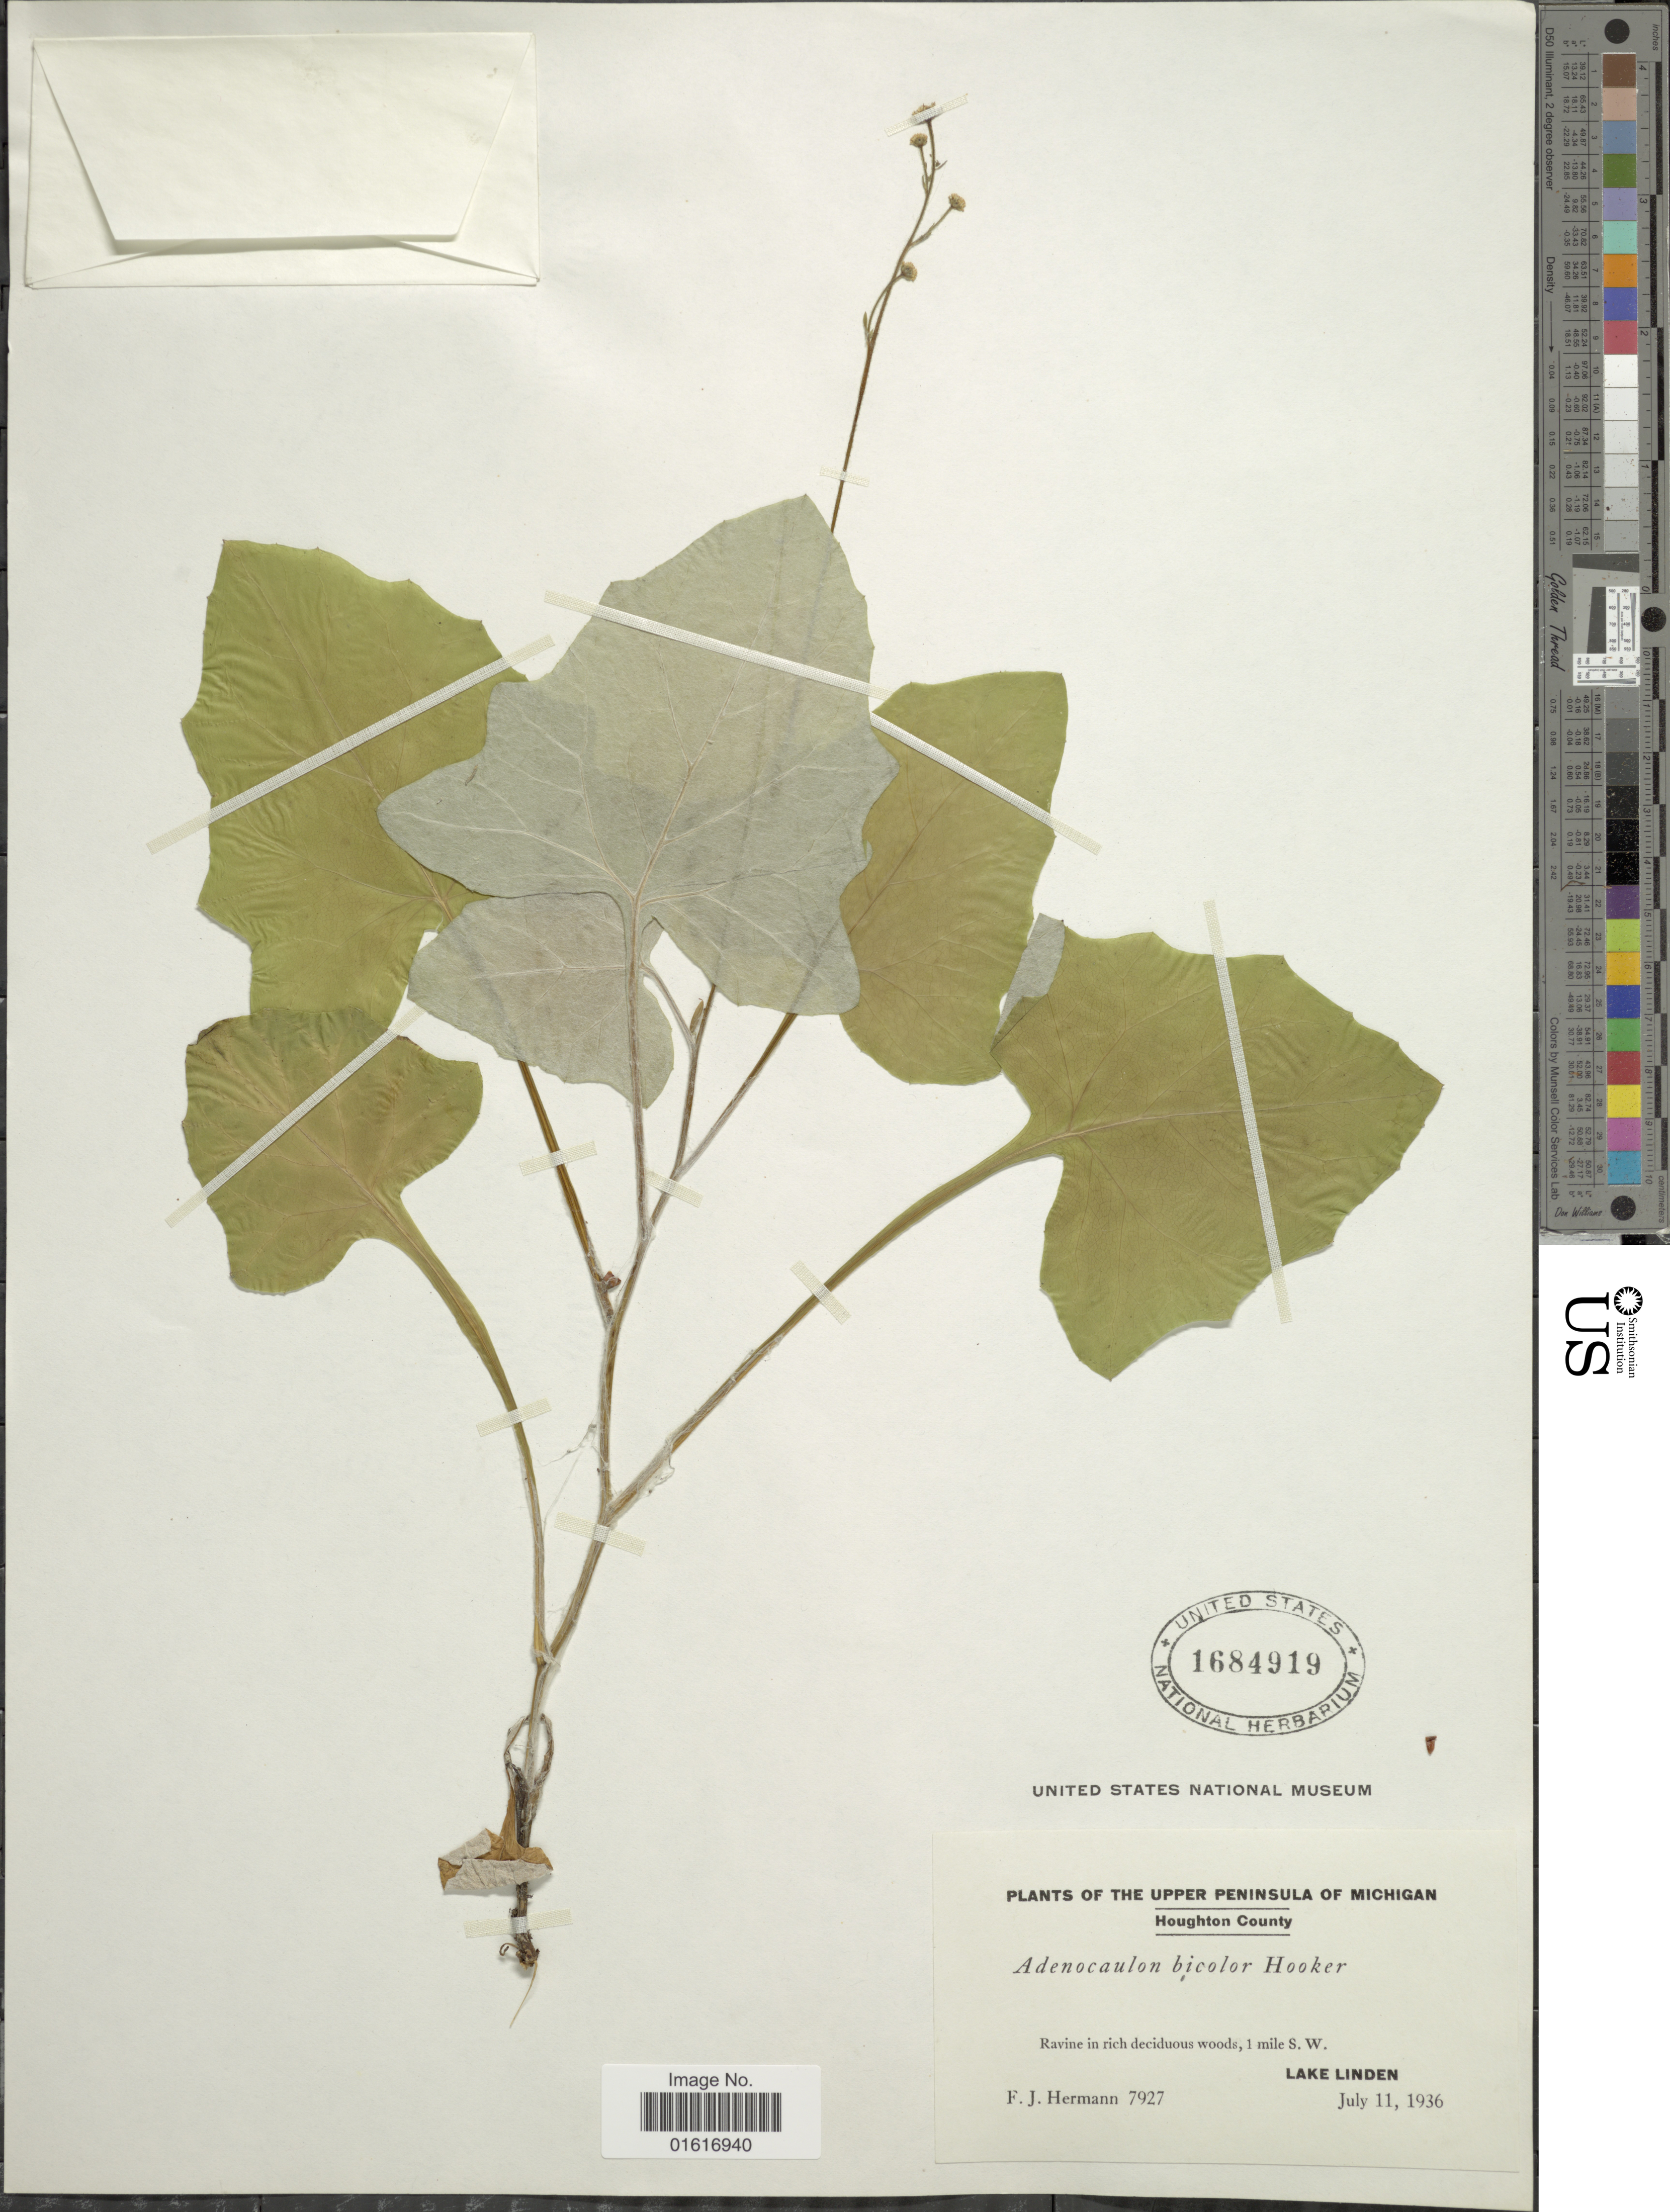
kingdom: Plantae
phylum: Tracheophyta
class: Magnoliopsida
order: Asterales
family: Asteraceae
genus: Adenocaulon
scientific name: Adenocaulon bicolor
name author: Hook.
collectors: F. J. Hermann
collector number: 7927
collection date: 1936-07-11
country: United States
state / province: Michigan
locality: Upper Peninsula, Houghton County, Ravine in rich deciduous woods, 1 mile S. W. , Lake Linden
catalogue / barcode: US 1684919